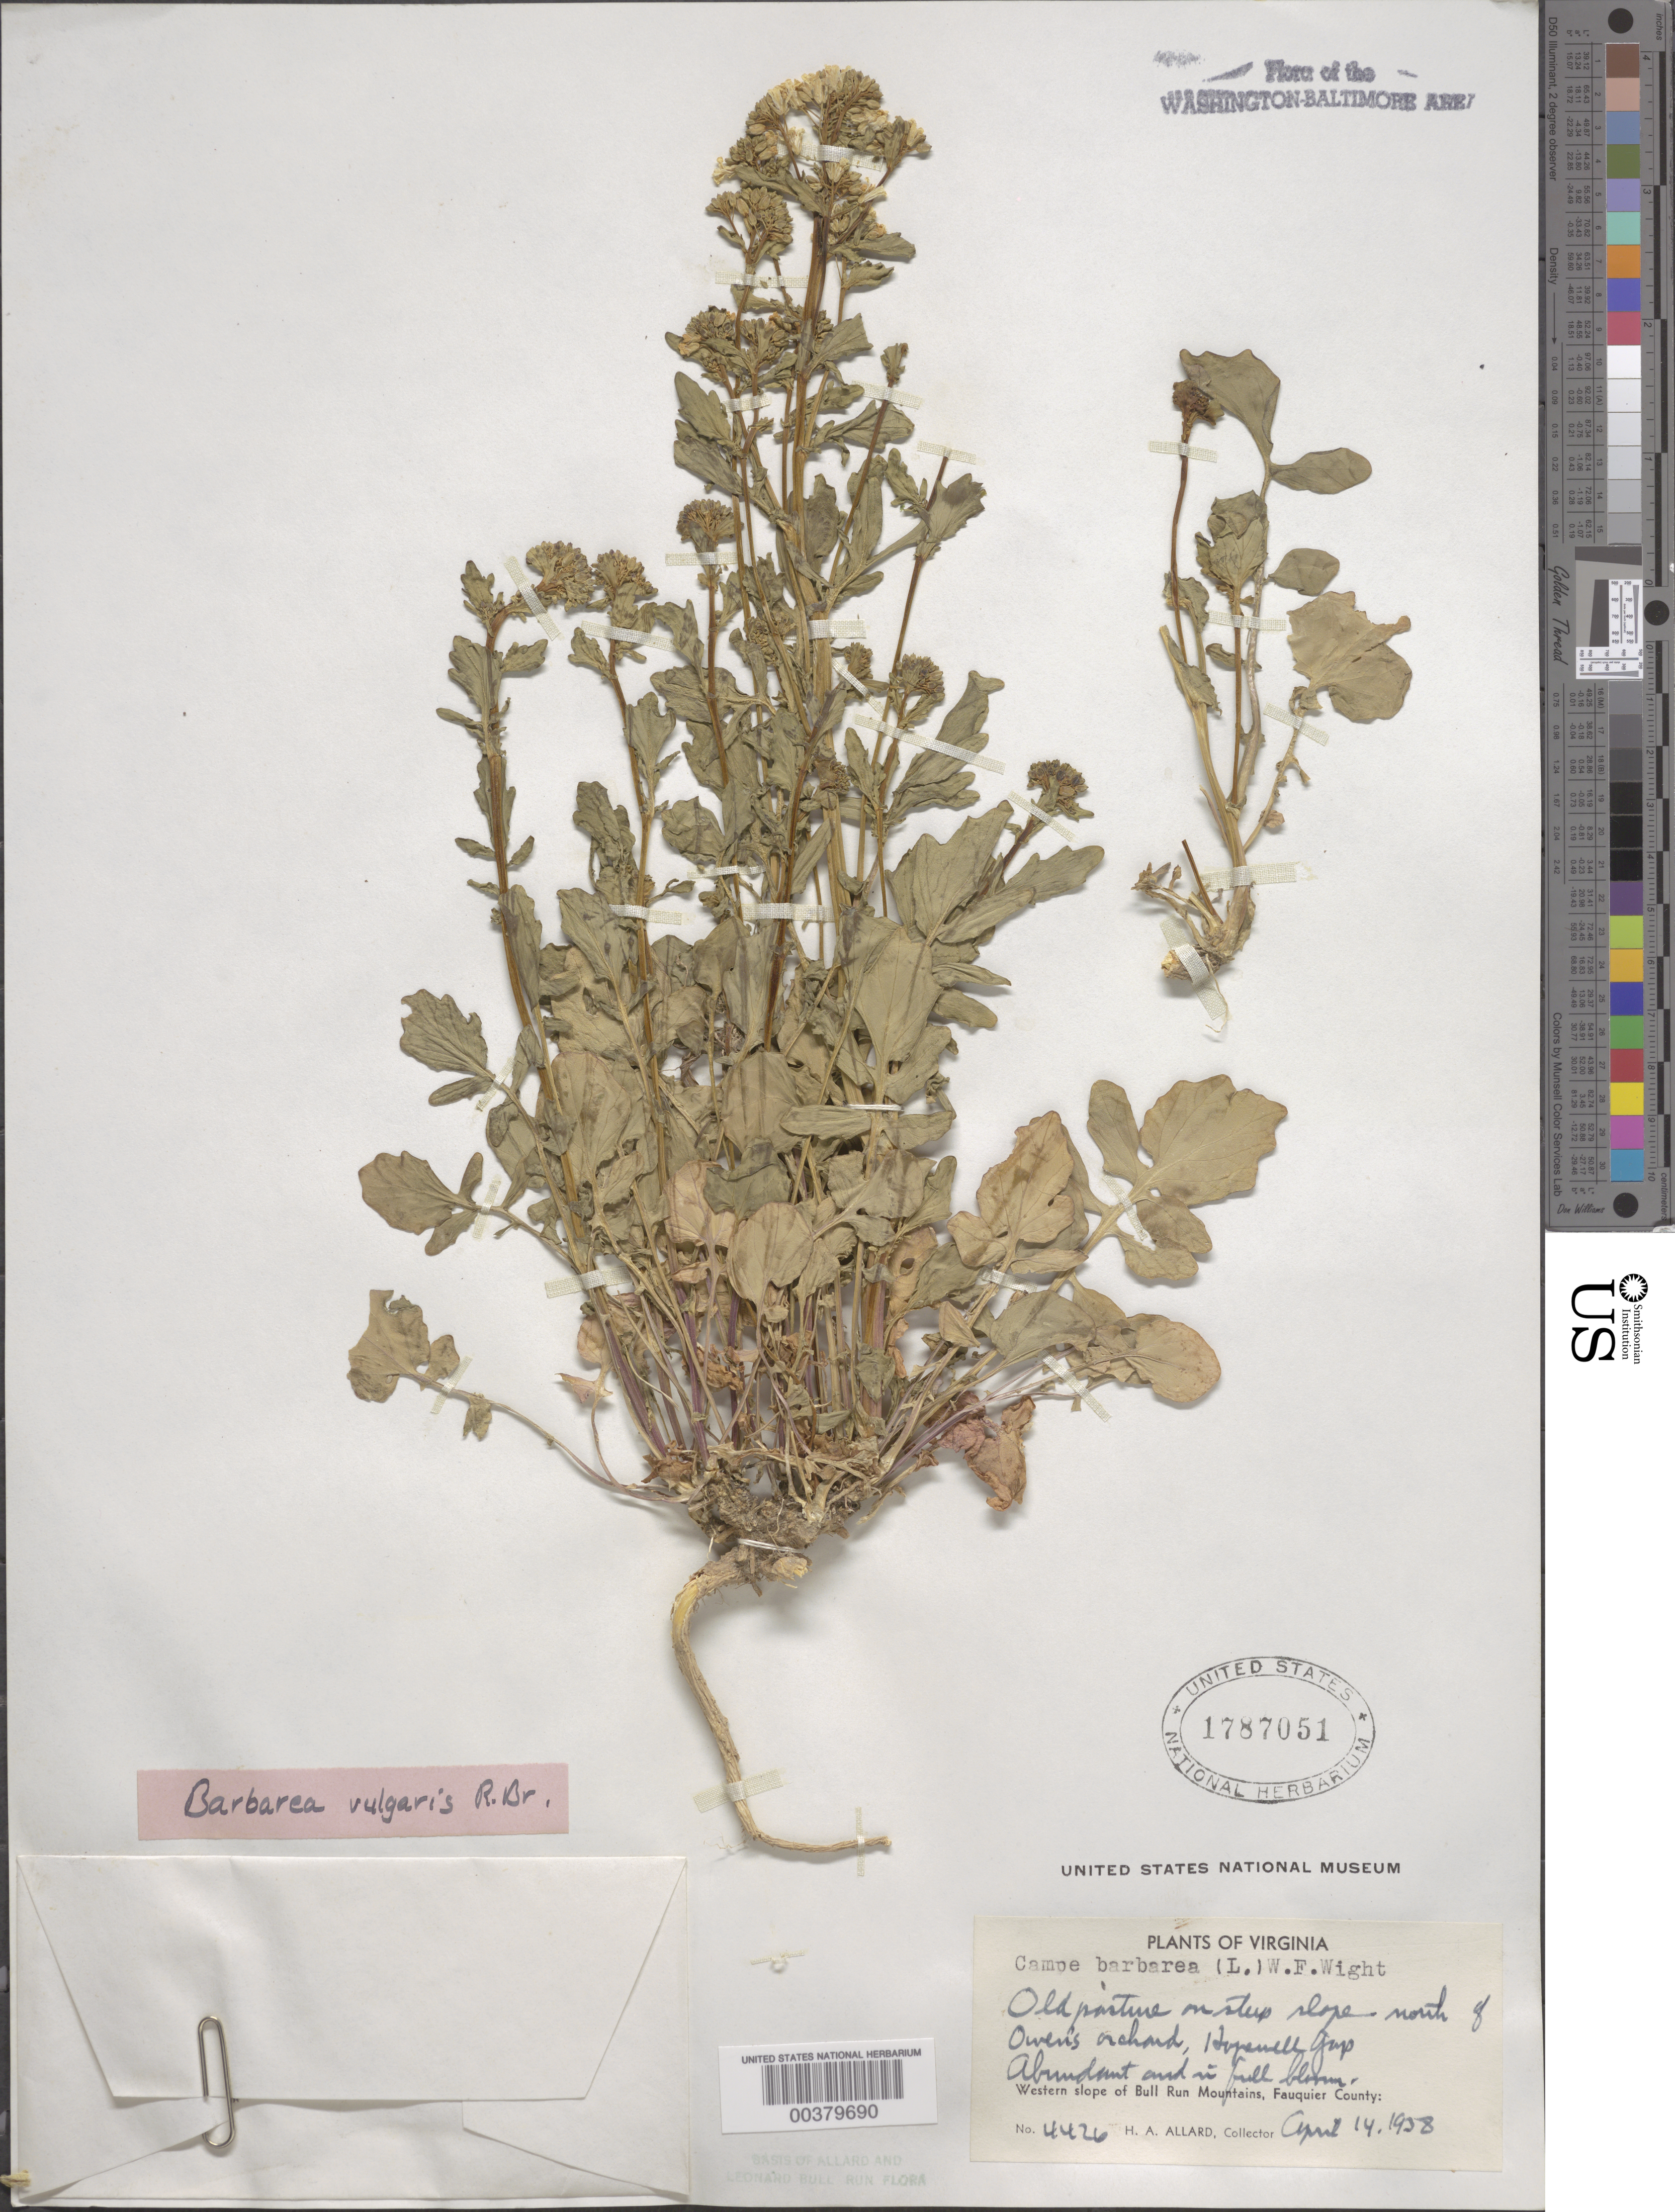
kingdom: Plantae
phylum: Tracheophyta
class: Magnoliopsida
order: Brassicales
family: Brassicaceae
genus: Barbarea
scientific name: Barbarea vulgaris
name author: W.T. Aiton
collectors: H. A. Allard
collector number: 4426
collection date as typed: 14 Apr 1938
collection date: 1938-04-14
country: United States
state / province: Virginia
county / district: Fauquier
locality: Hopewell Gap, north of Owens Orchard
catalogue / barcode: US 1787051